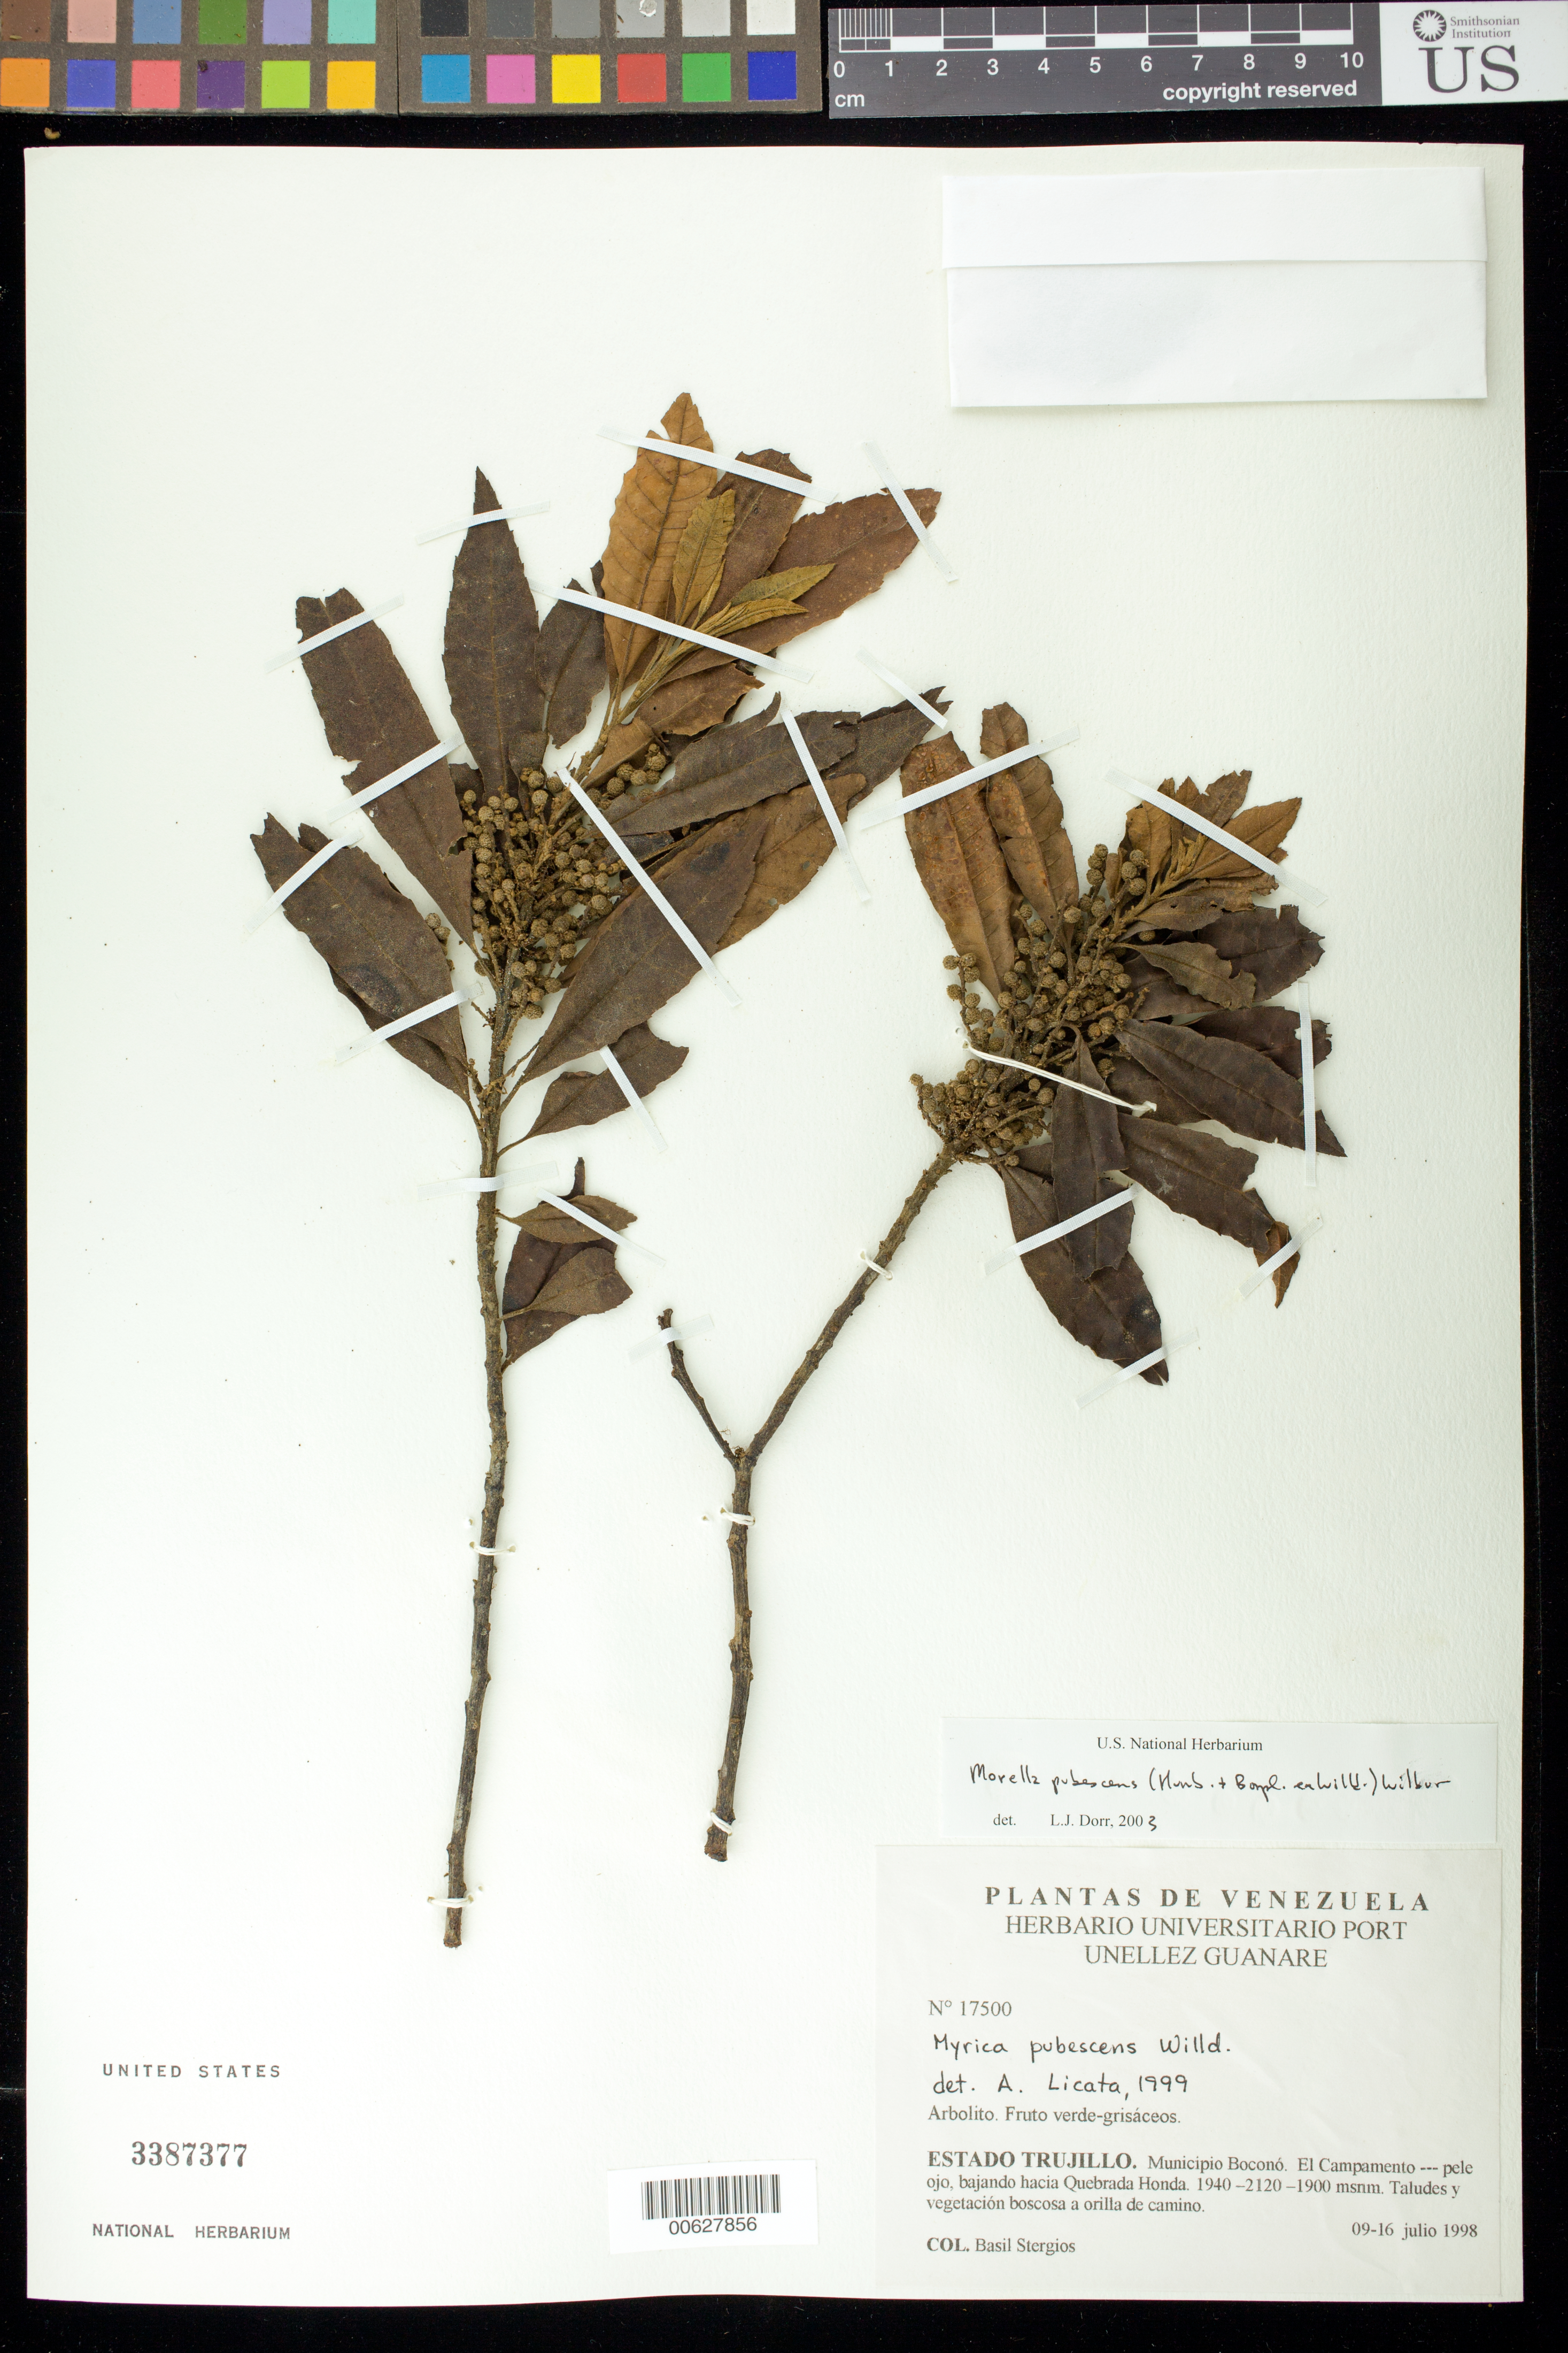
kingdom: Plantae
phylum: Tracheophyta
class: Magnoliopsida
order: Fagales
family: Myricaceae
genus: Myrica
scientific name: Myrica pubescens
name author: Humb. & Bonpl. ex Willd.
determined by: Licata, A., (PORT), Univ. Nac. Exp. de los Llanos Ezequiel Zamora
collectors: B. G. Stergios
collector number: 17500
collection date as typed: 09 Jul 1998 to 16 Jul 1998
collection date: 1998-07-09/1998-07-16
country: Venezuela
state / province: Trujillo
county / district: Boconó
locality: Parque Nacional Guaramacal, El campamento-pele ojo, bajando hacia Quebrada Honda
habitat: Taludes y vegetación boscosa a orilla de camino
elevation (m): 1900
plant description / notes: PORT, US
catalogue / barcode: US 3387377